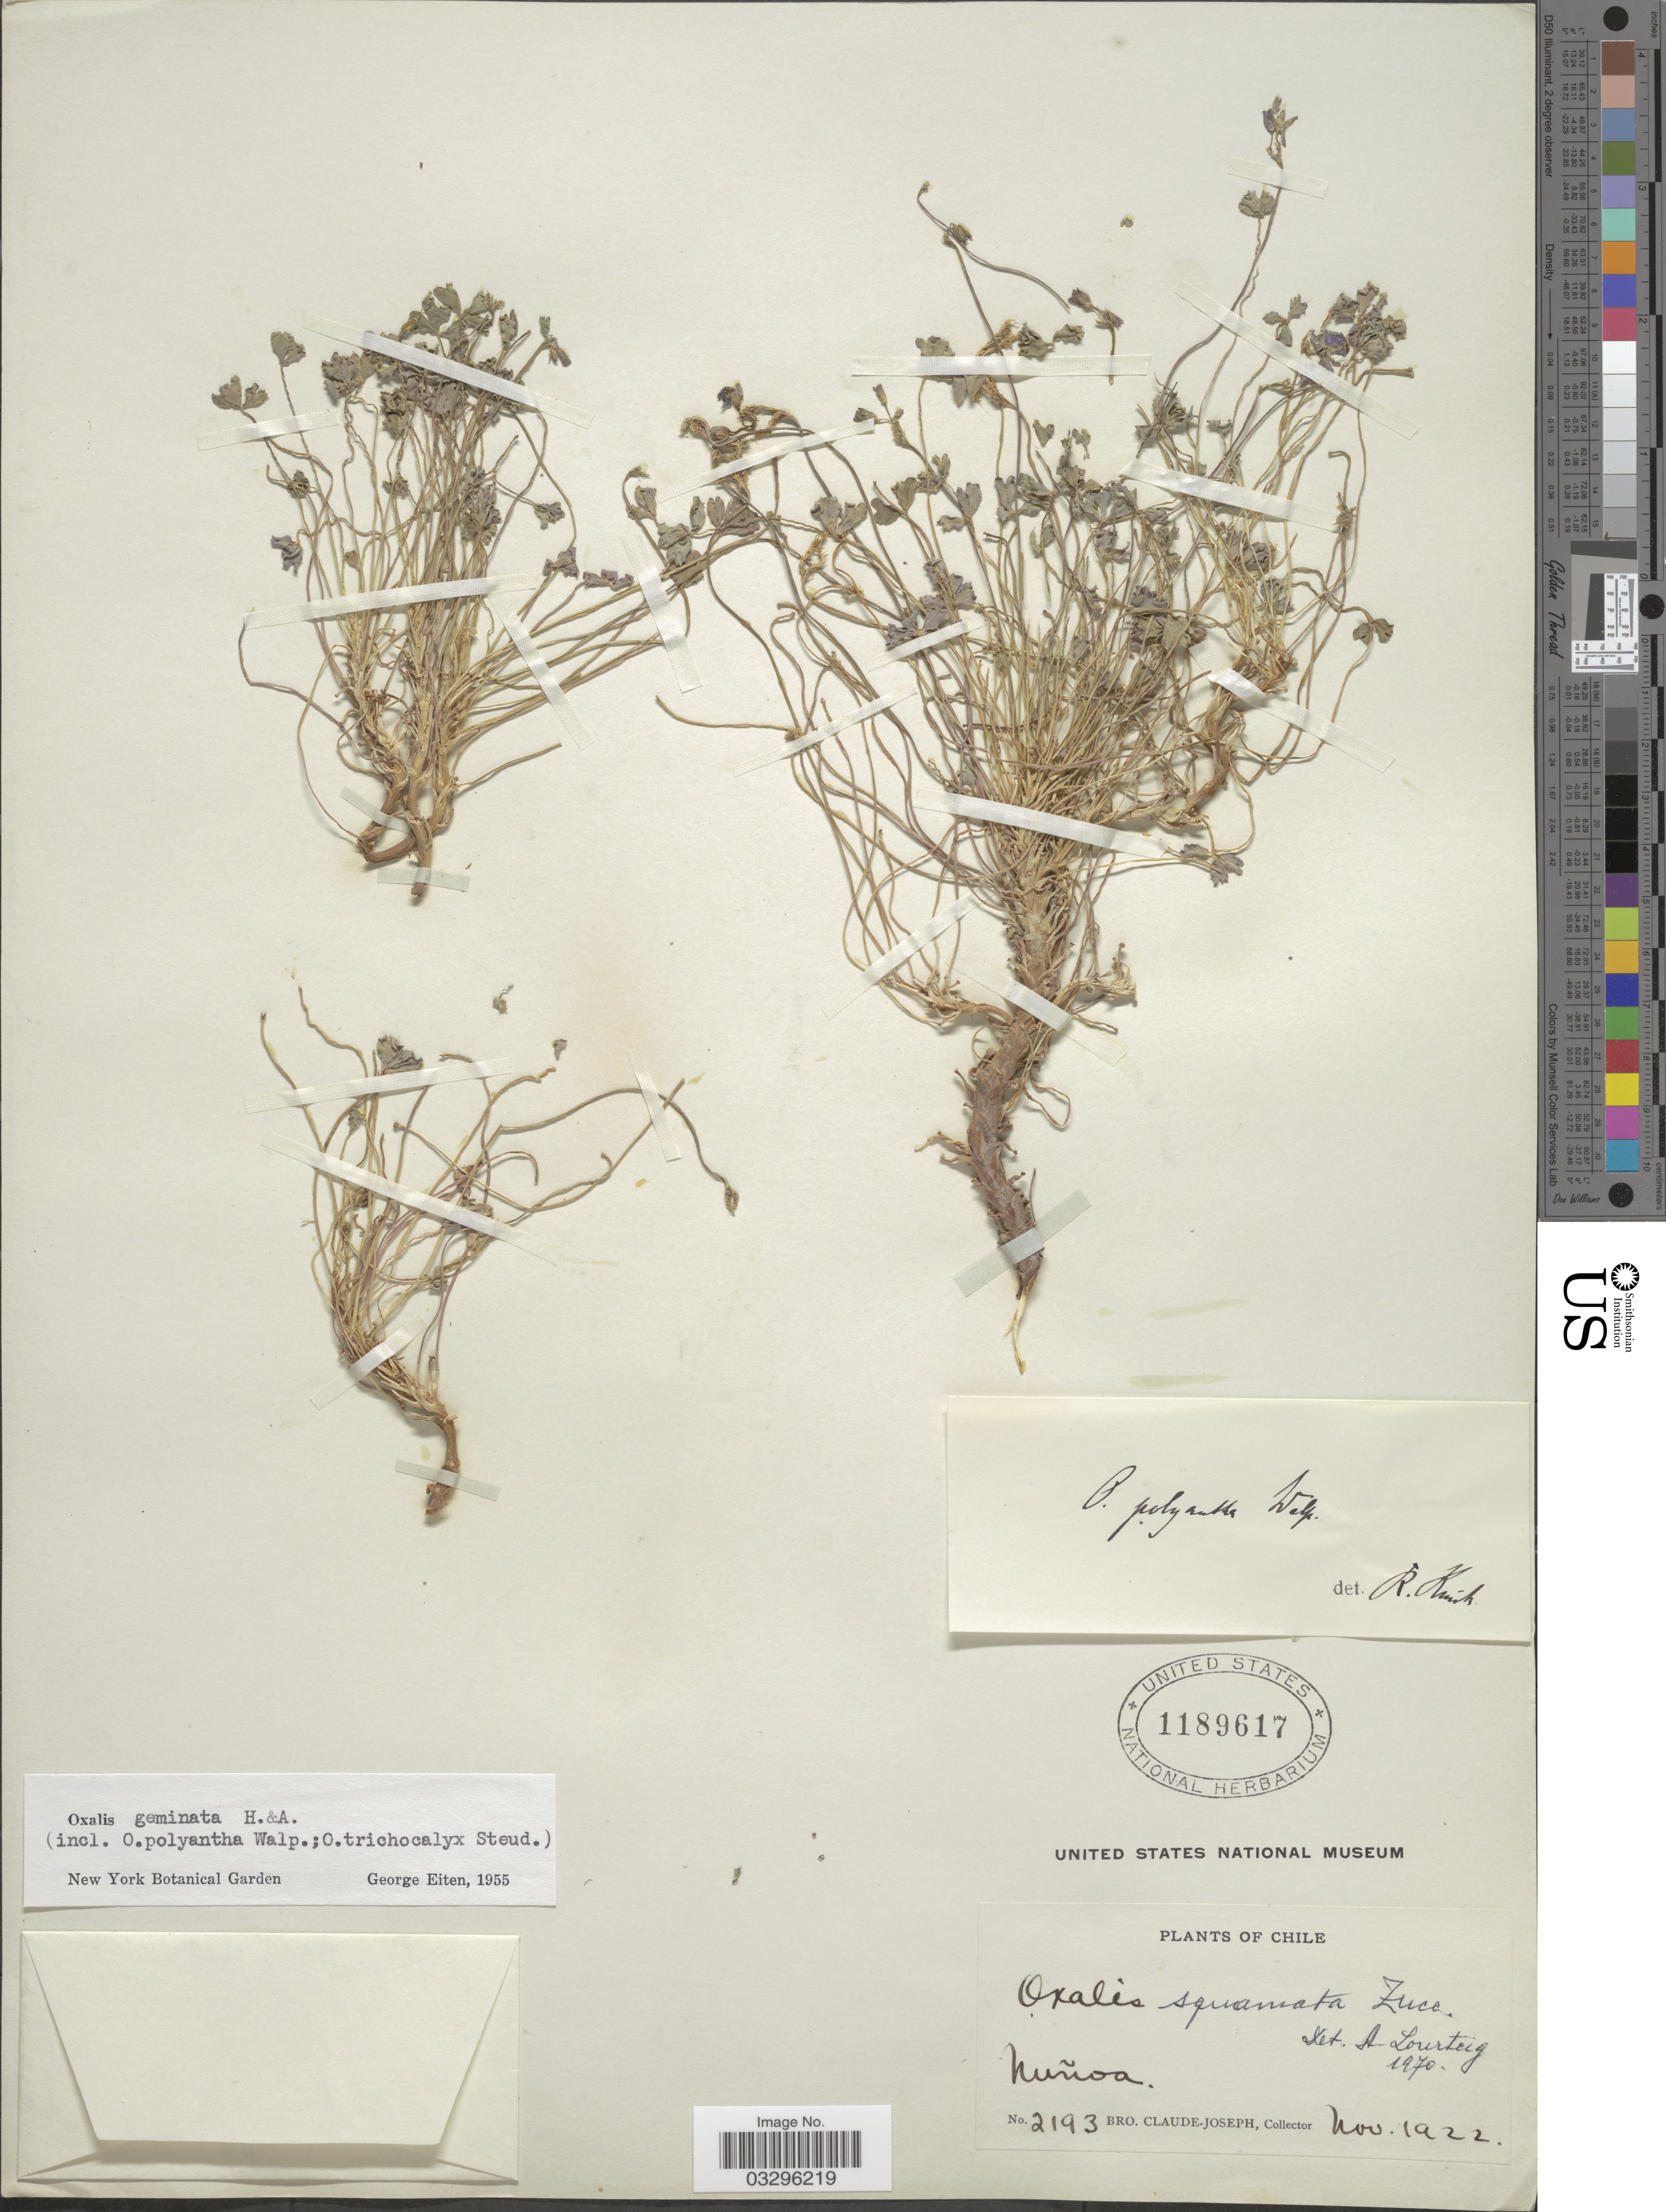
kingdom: Plantae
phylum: Tracheophyta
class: Magnoliopsida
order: Oxalidales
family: Oxalidaceae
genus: Oxalis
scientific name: Oxalis squamata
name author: Zucc.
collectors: Bro. Claude-Joseph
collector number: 2193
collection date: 1922-11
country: Chile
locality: Nuñoa.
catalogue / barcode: US 1189617